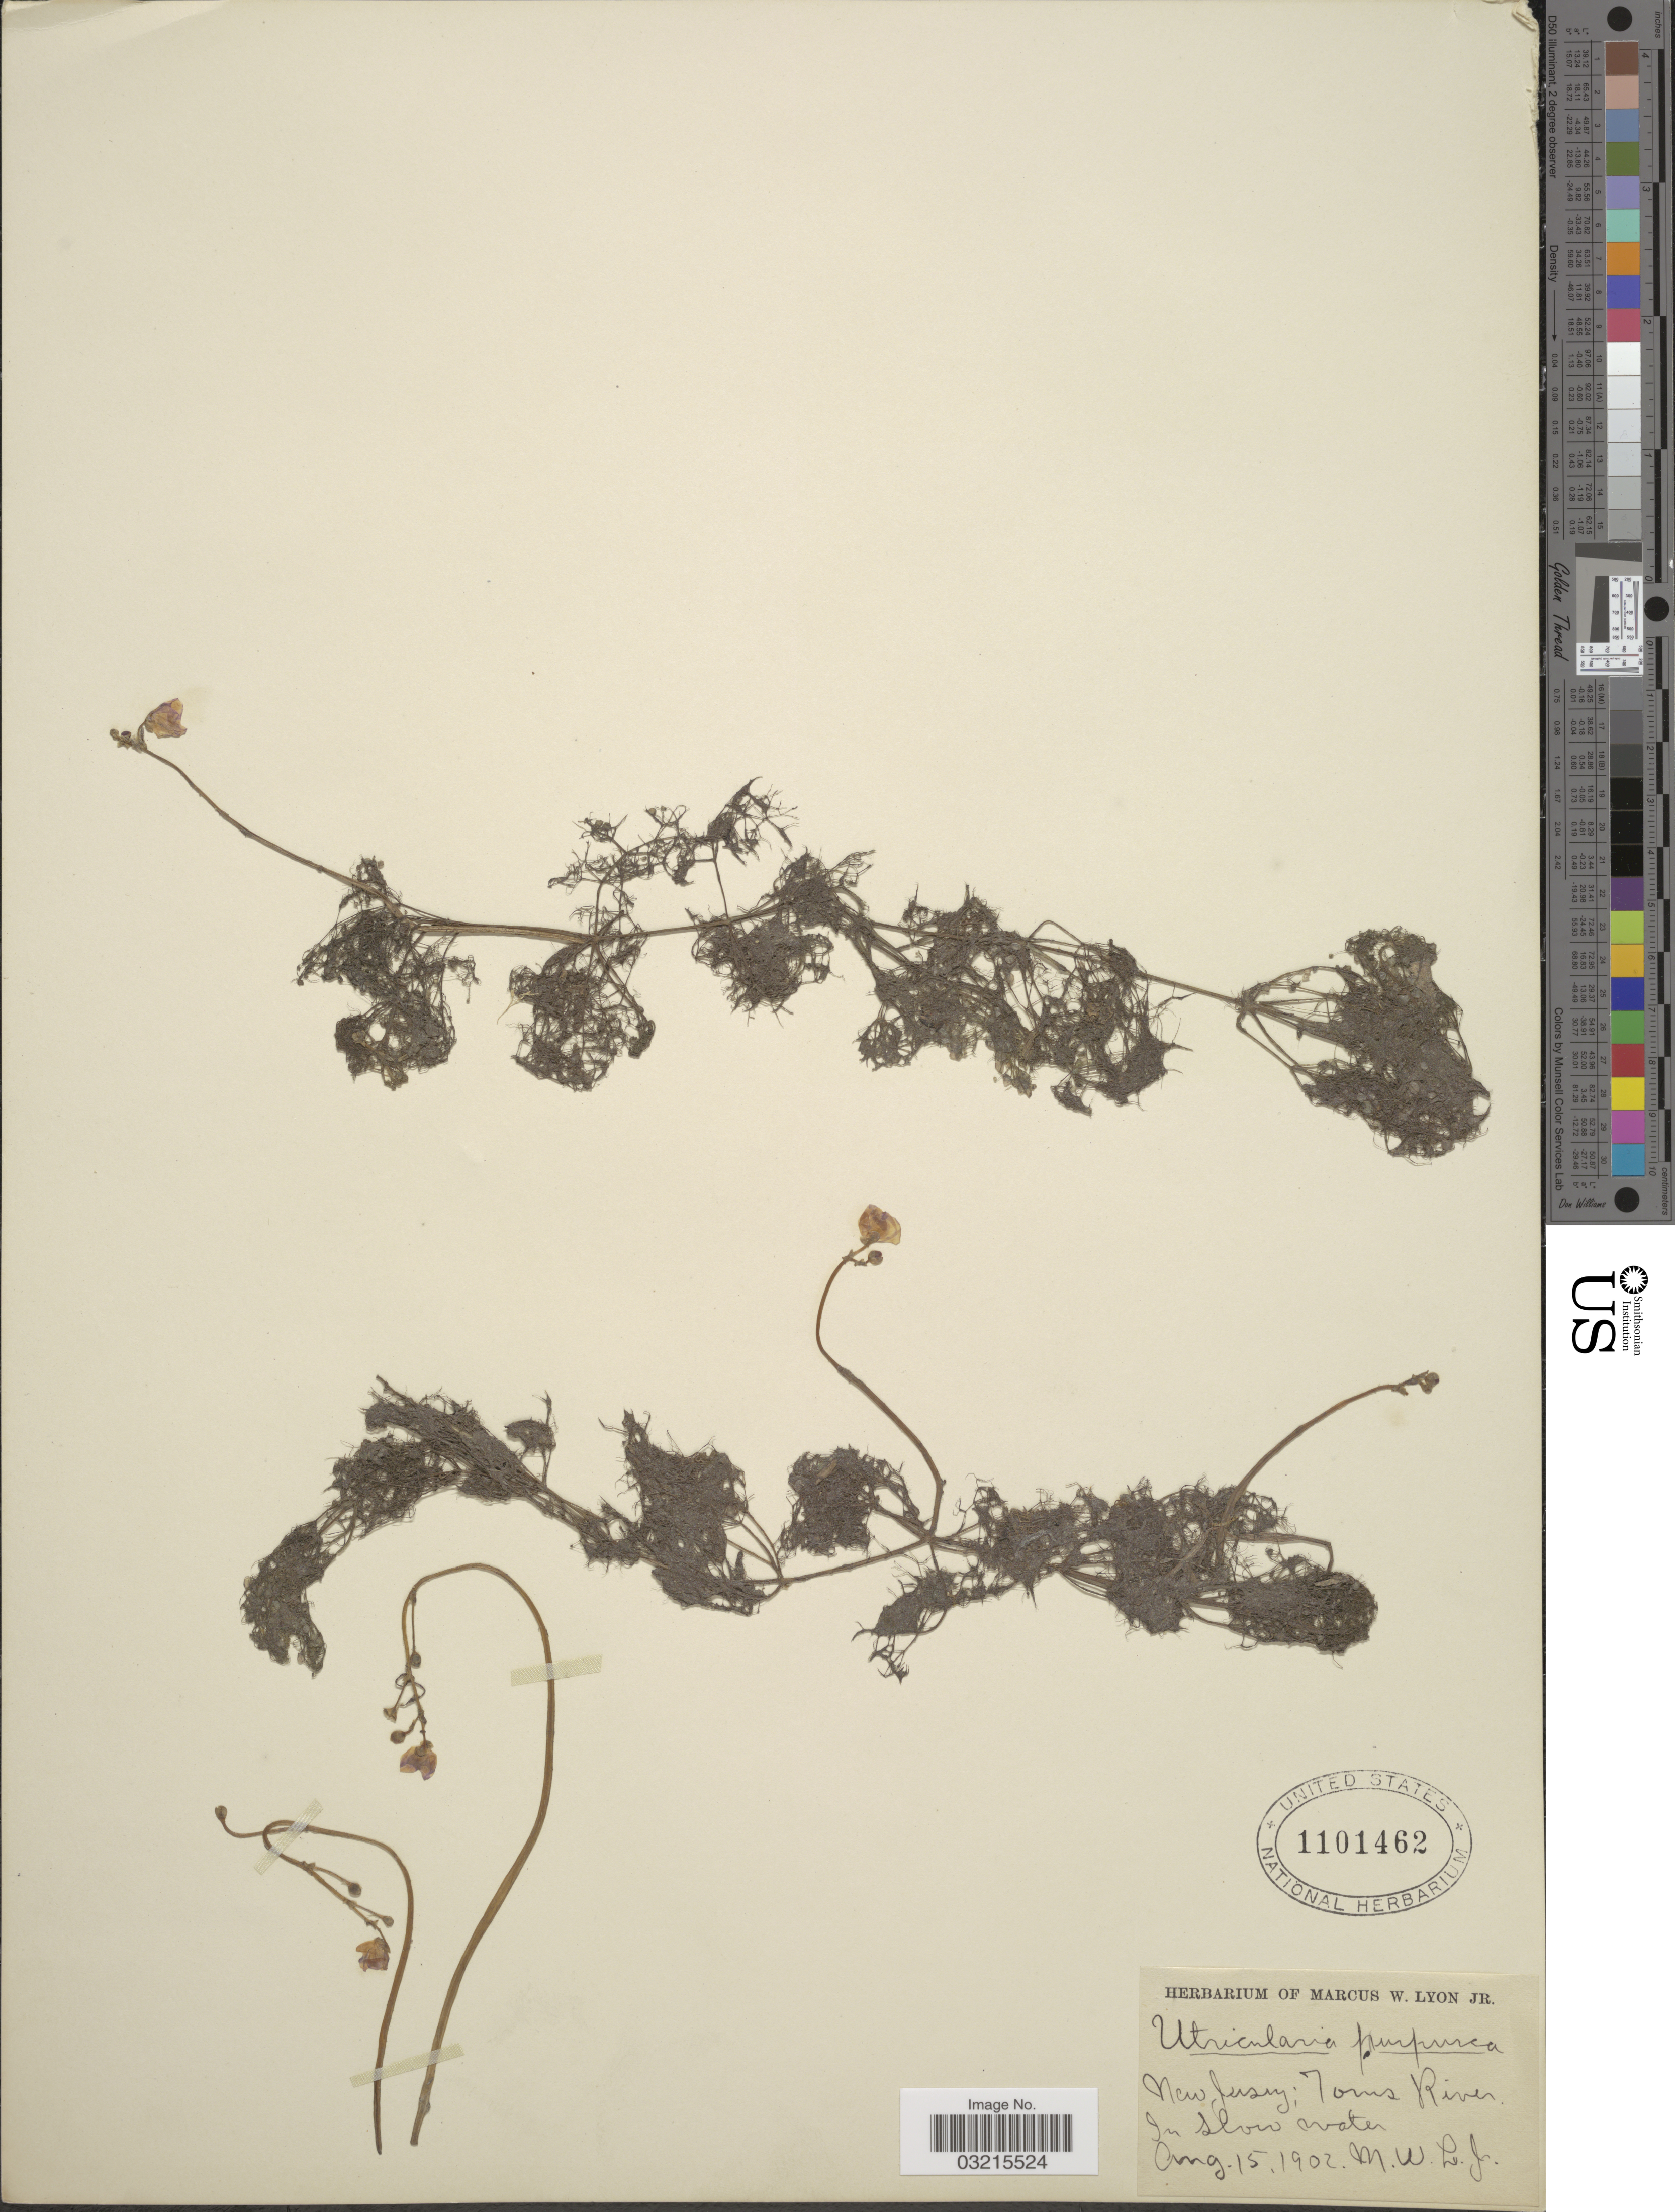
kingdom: Plantae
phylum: Tracheophyta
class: Magnoliopsida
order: Lamiales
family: Lentibulariaceae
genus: Utricularia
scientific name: Utricularia purpurea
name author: Walter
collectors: M. W. Lyon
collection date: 1902-08-15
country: United States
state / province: New Jersey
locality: Toms River.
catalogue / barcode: US 1101462